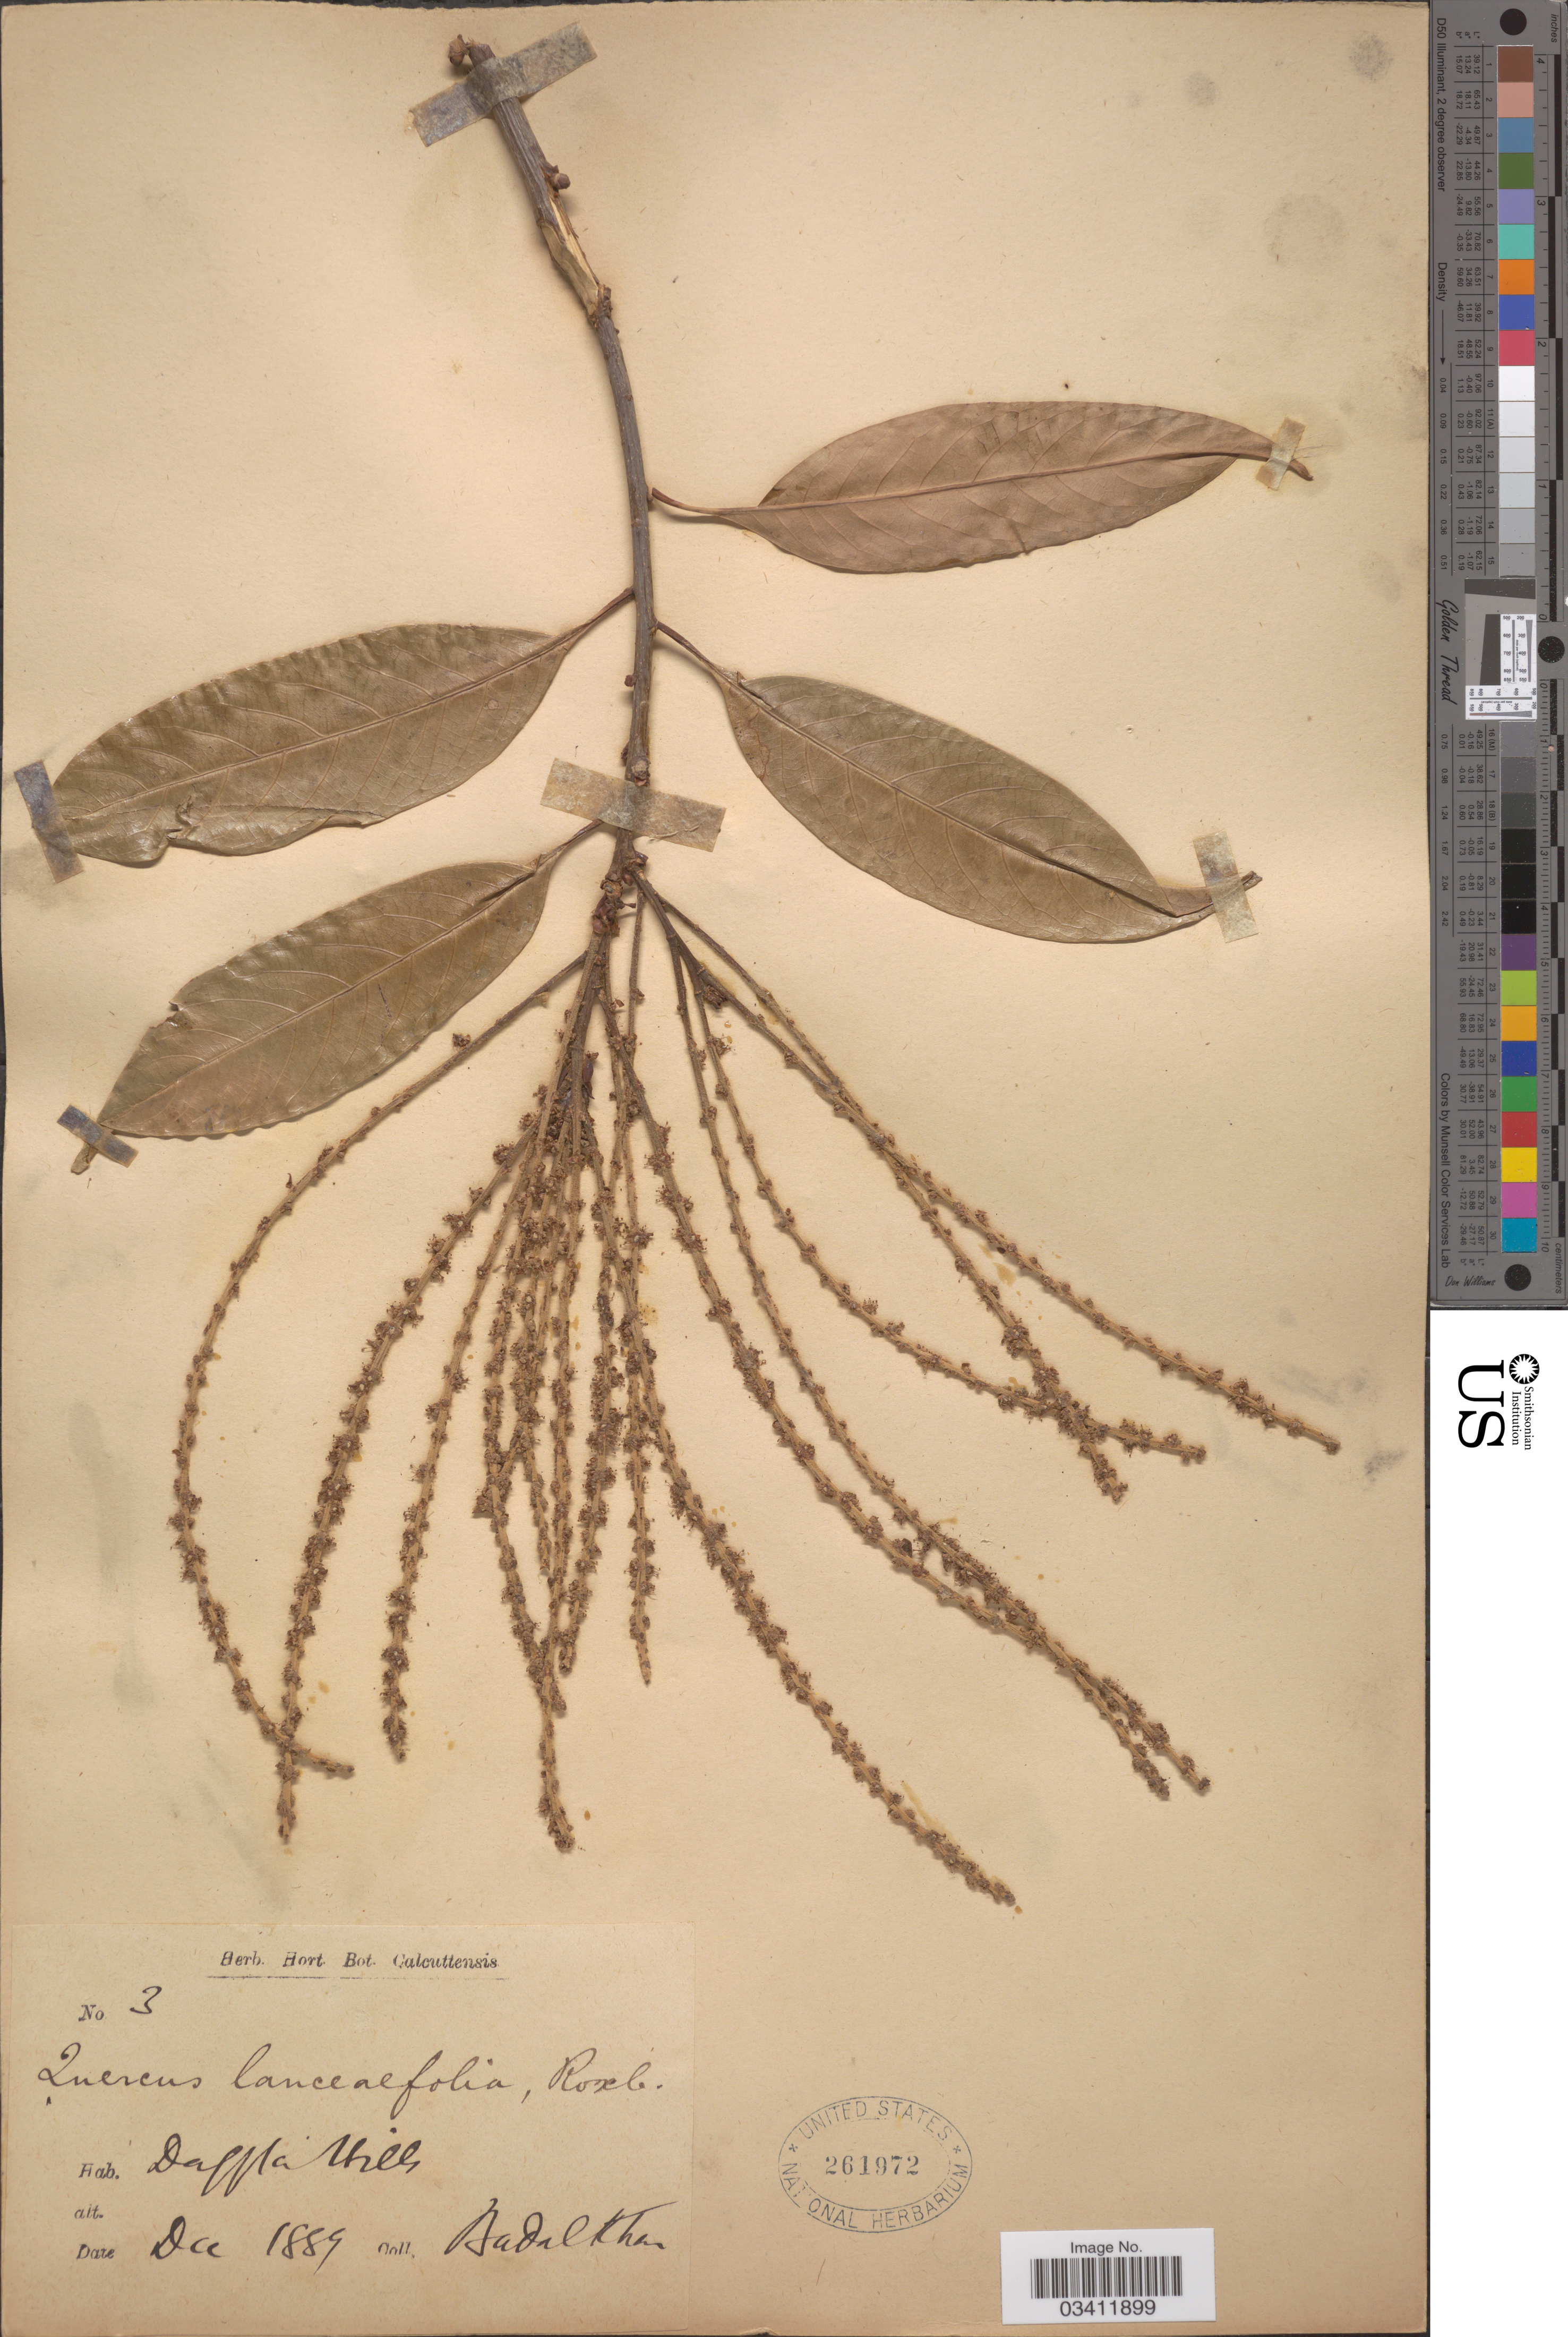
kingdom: Plantae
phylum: Tracheophyta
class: Magnoliopsida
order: Fagales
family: Fagaceae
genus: Quercus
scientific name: Quercus lanceifolia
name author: Roxb.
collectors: B. Khan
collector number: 3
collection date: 1889-12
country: India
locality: Daffla Hills.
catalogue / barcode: US 261972